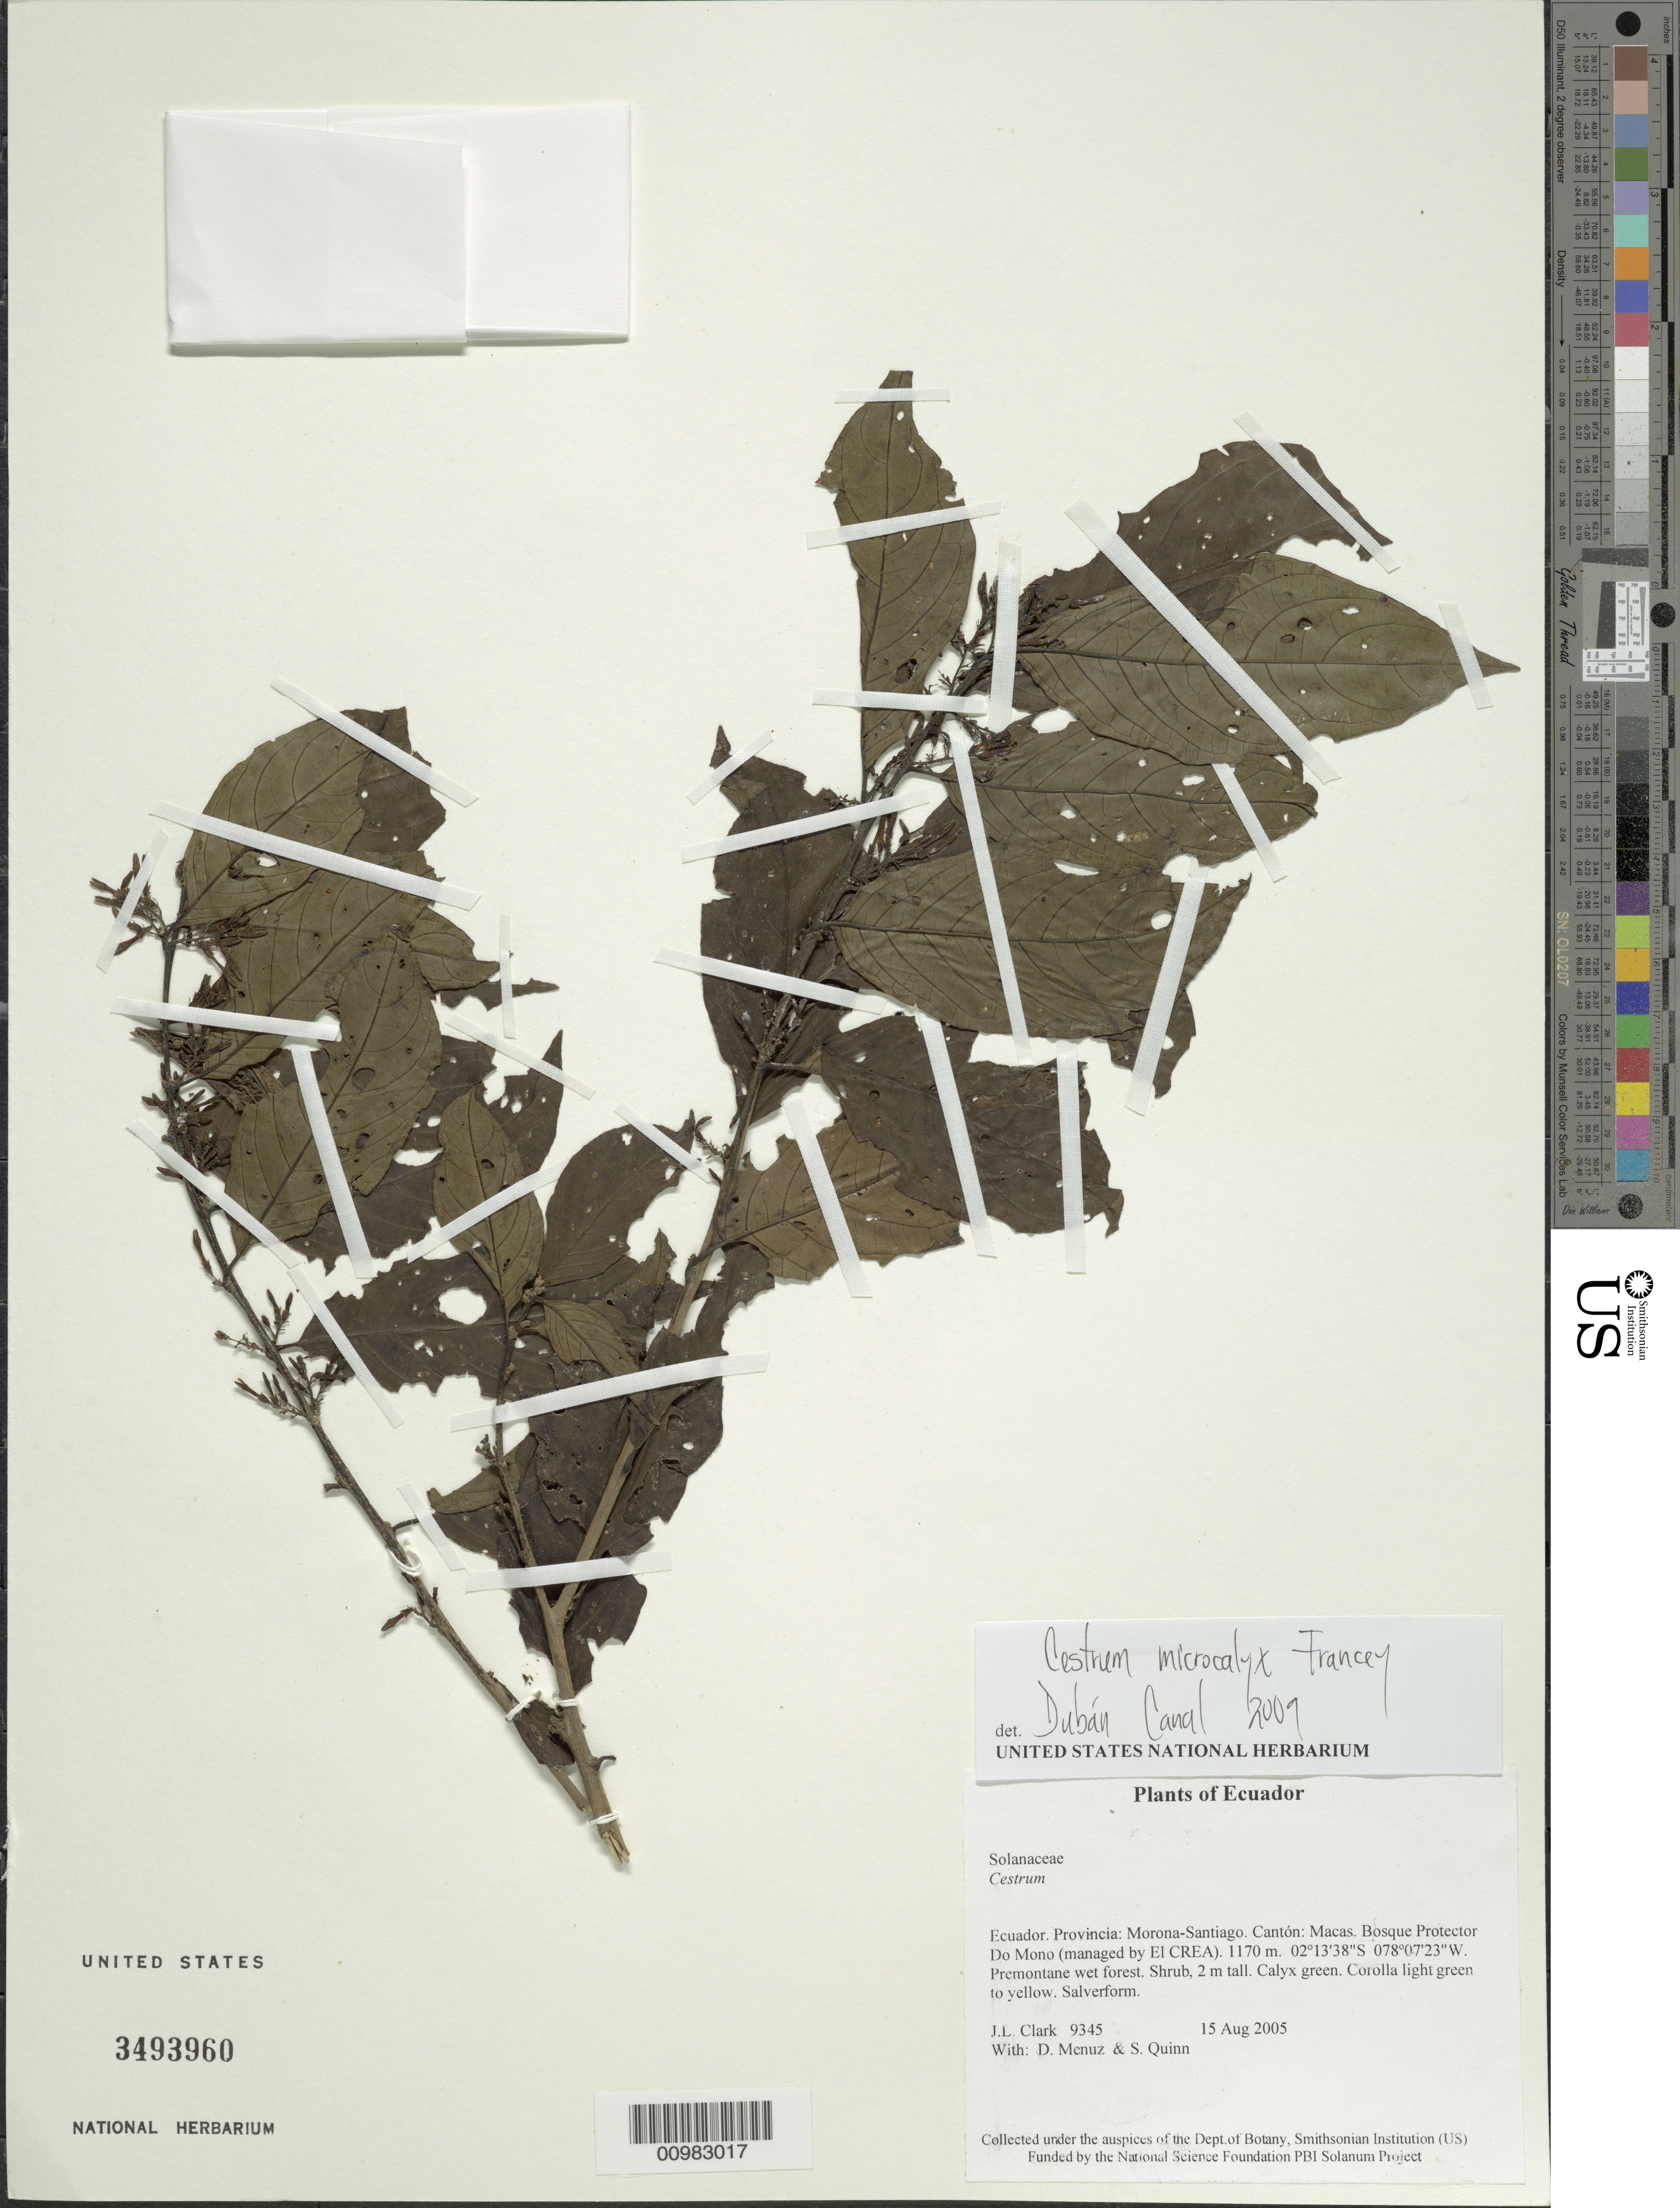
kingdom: Plantae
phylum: Tracheophyta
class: Magnoliopsida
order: Solanales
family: Solanaceae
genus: Cestrum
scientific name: Cestrum microcalyx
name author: Francey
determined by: Knapp, S. D.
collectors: J. L. Clark, D. Menuz & S. Quinn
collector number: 09345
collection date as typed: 15 Aug 2005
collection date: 2005-08-15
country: Ecuador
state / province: Morona-Santiago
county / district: Macas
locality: Bosque Protector Do Mono (managed by El CREA).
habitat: Premontane wet forest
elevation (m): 1170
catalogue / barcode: US 3493960